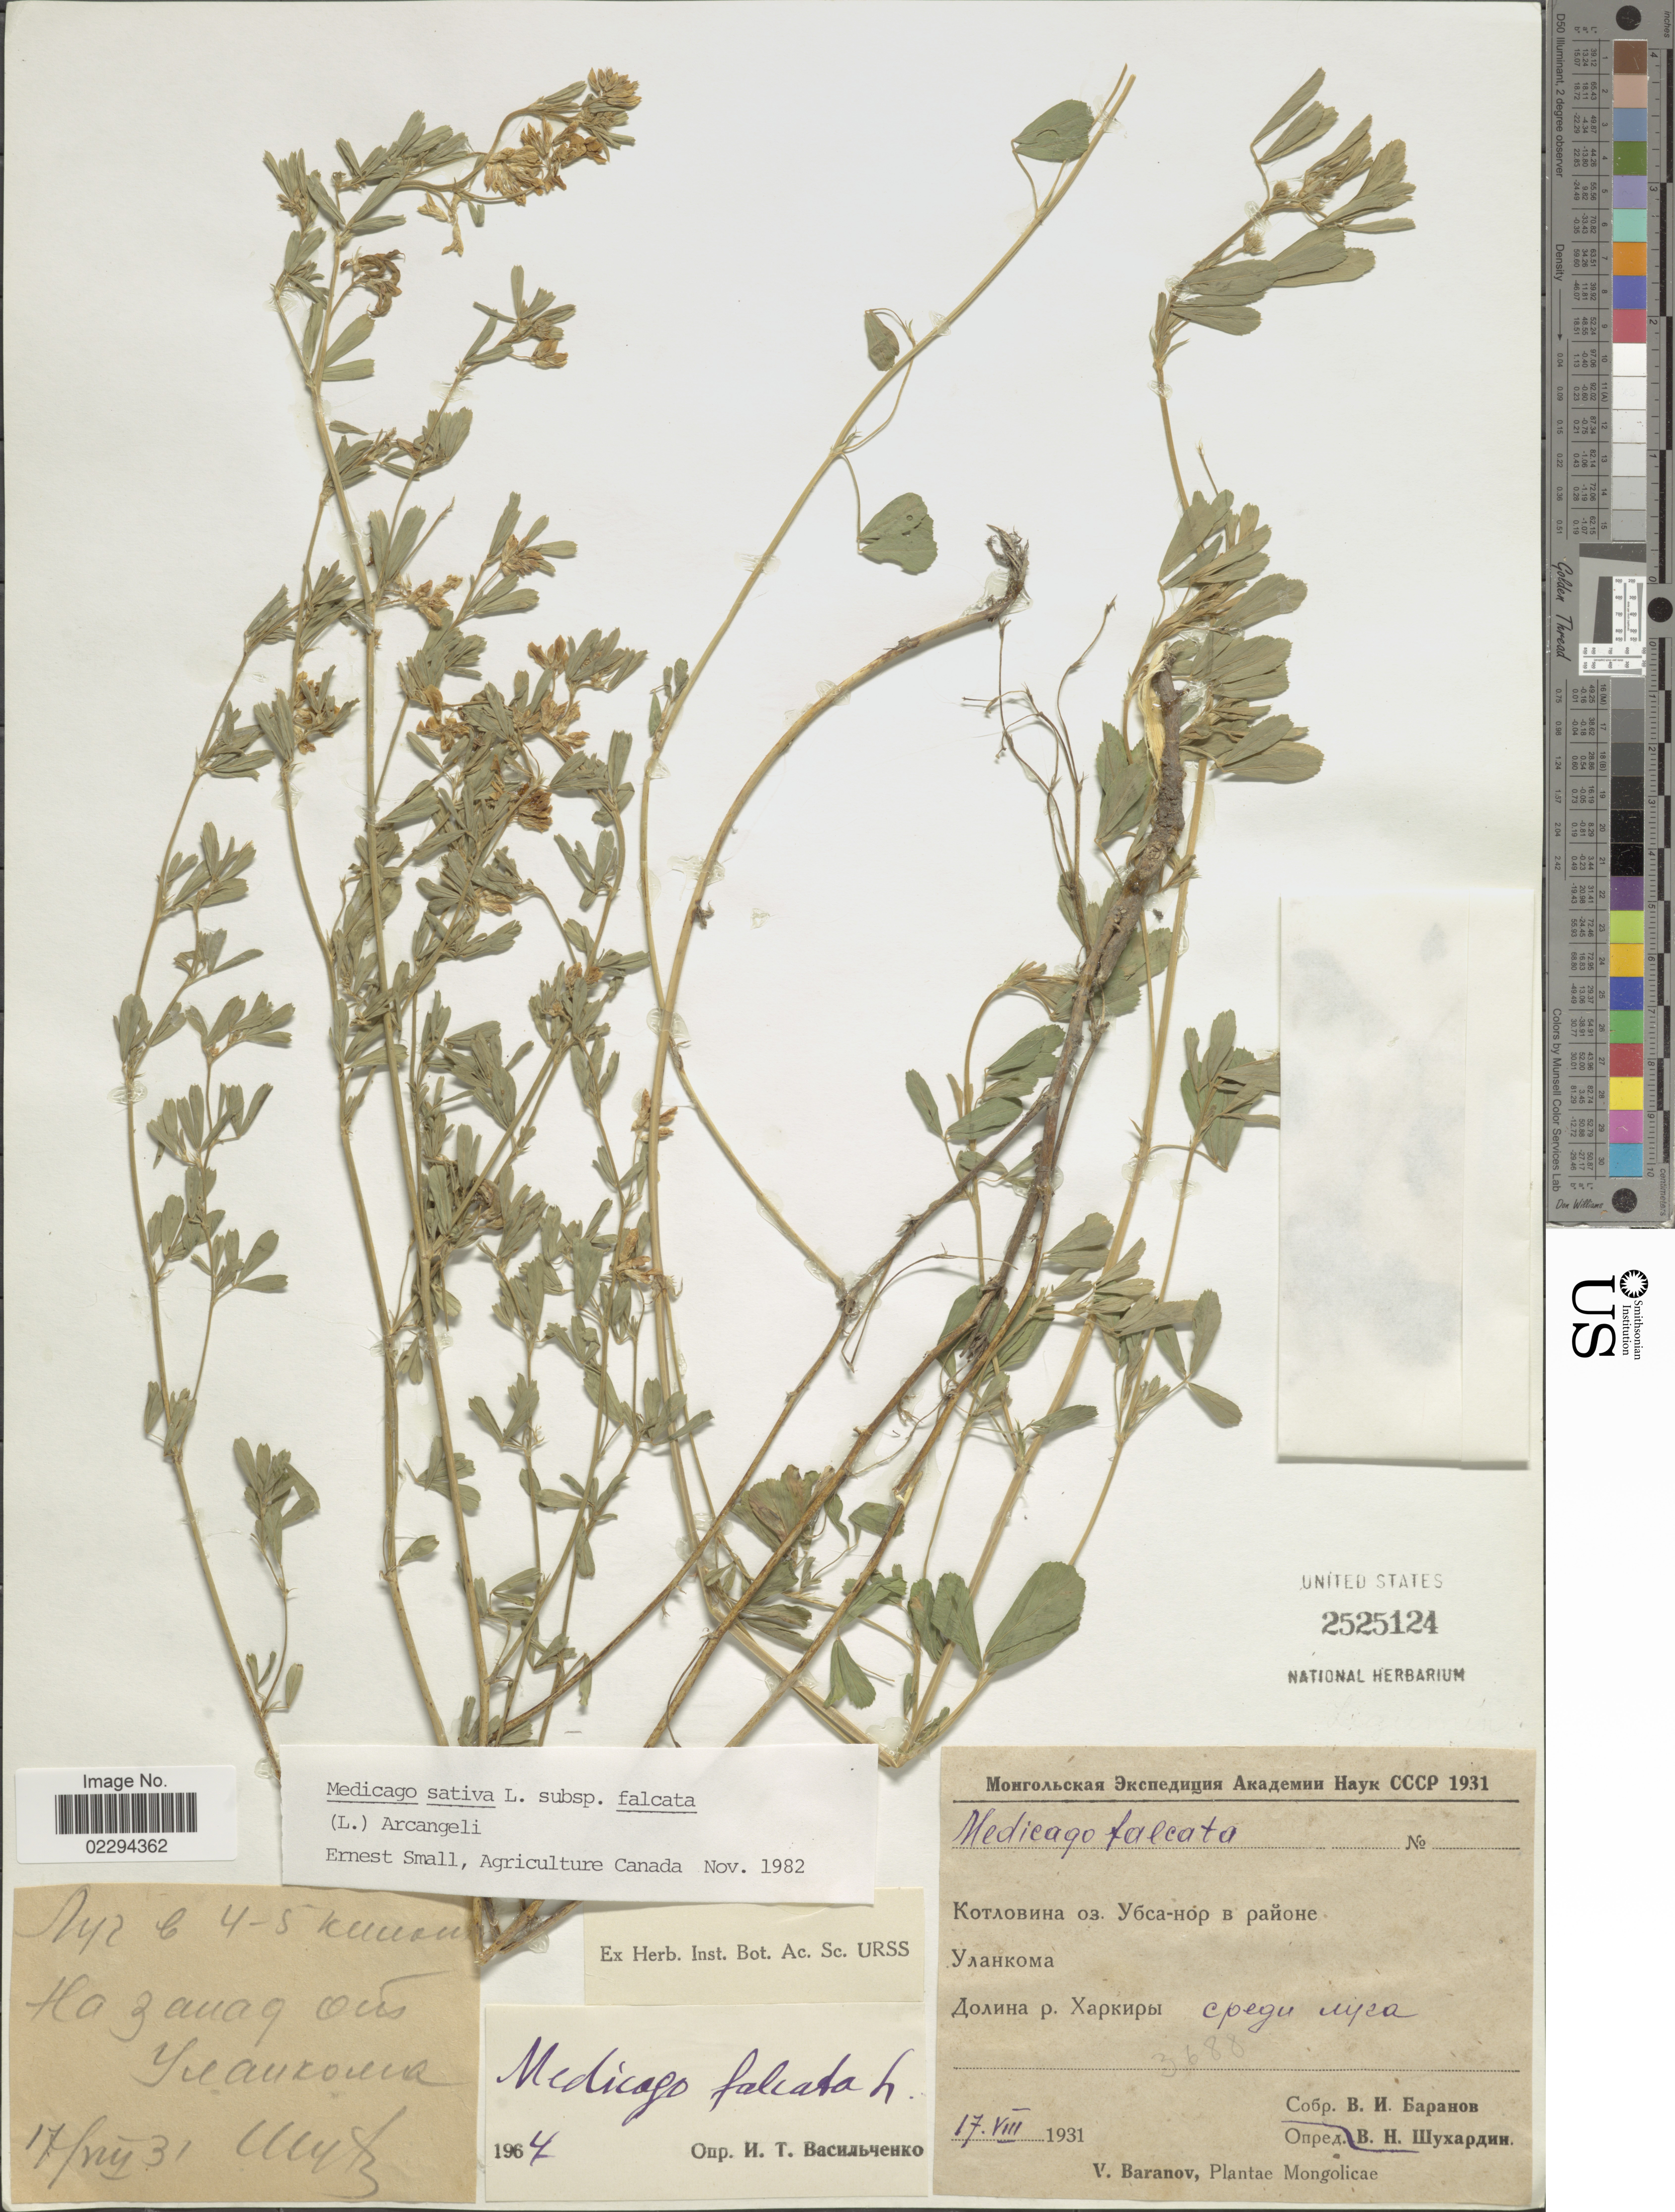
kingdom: Plantae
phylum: Tracheophyta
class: Magnoliopsida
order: Fabales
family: Fabaceae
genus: Medicago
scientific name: Medicago sativa subsp. falcata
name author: (L.) Arcang.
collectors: V. Baranov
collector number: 3688?.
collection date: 1931-08-17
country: Mongolia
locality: Mongolicae.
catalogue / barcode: US 2525124